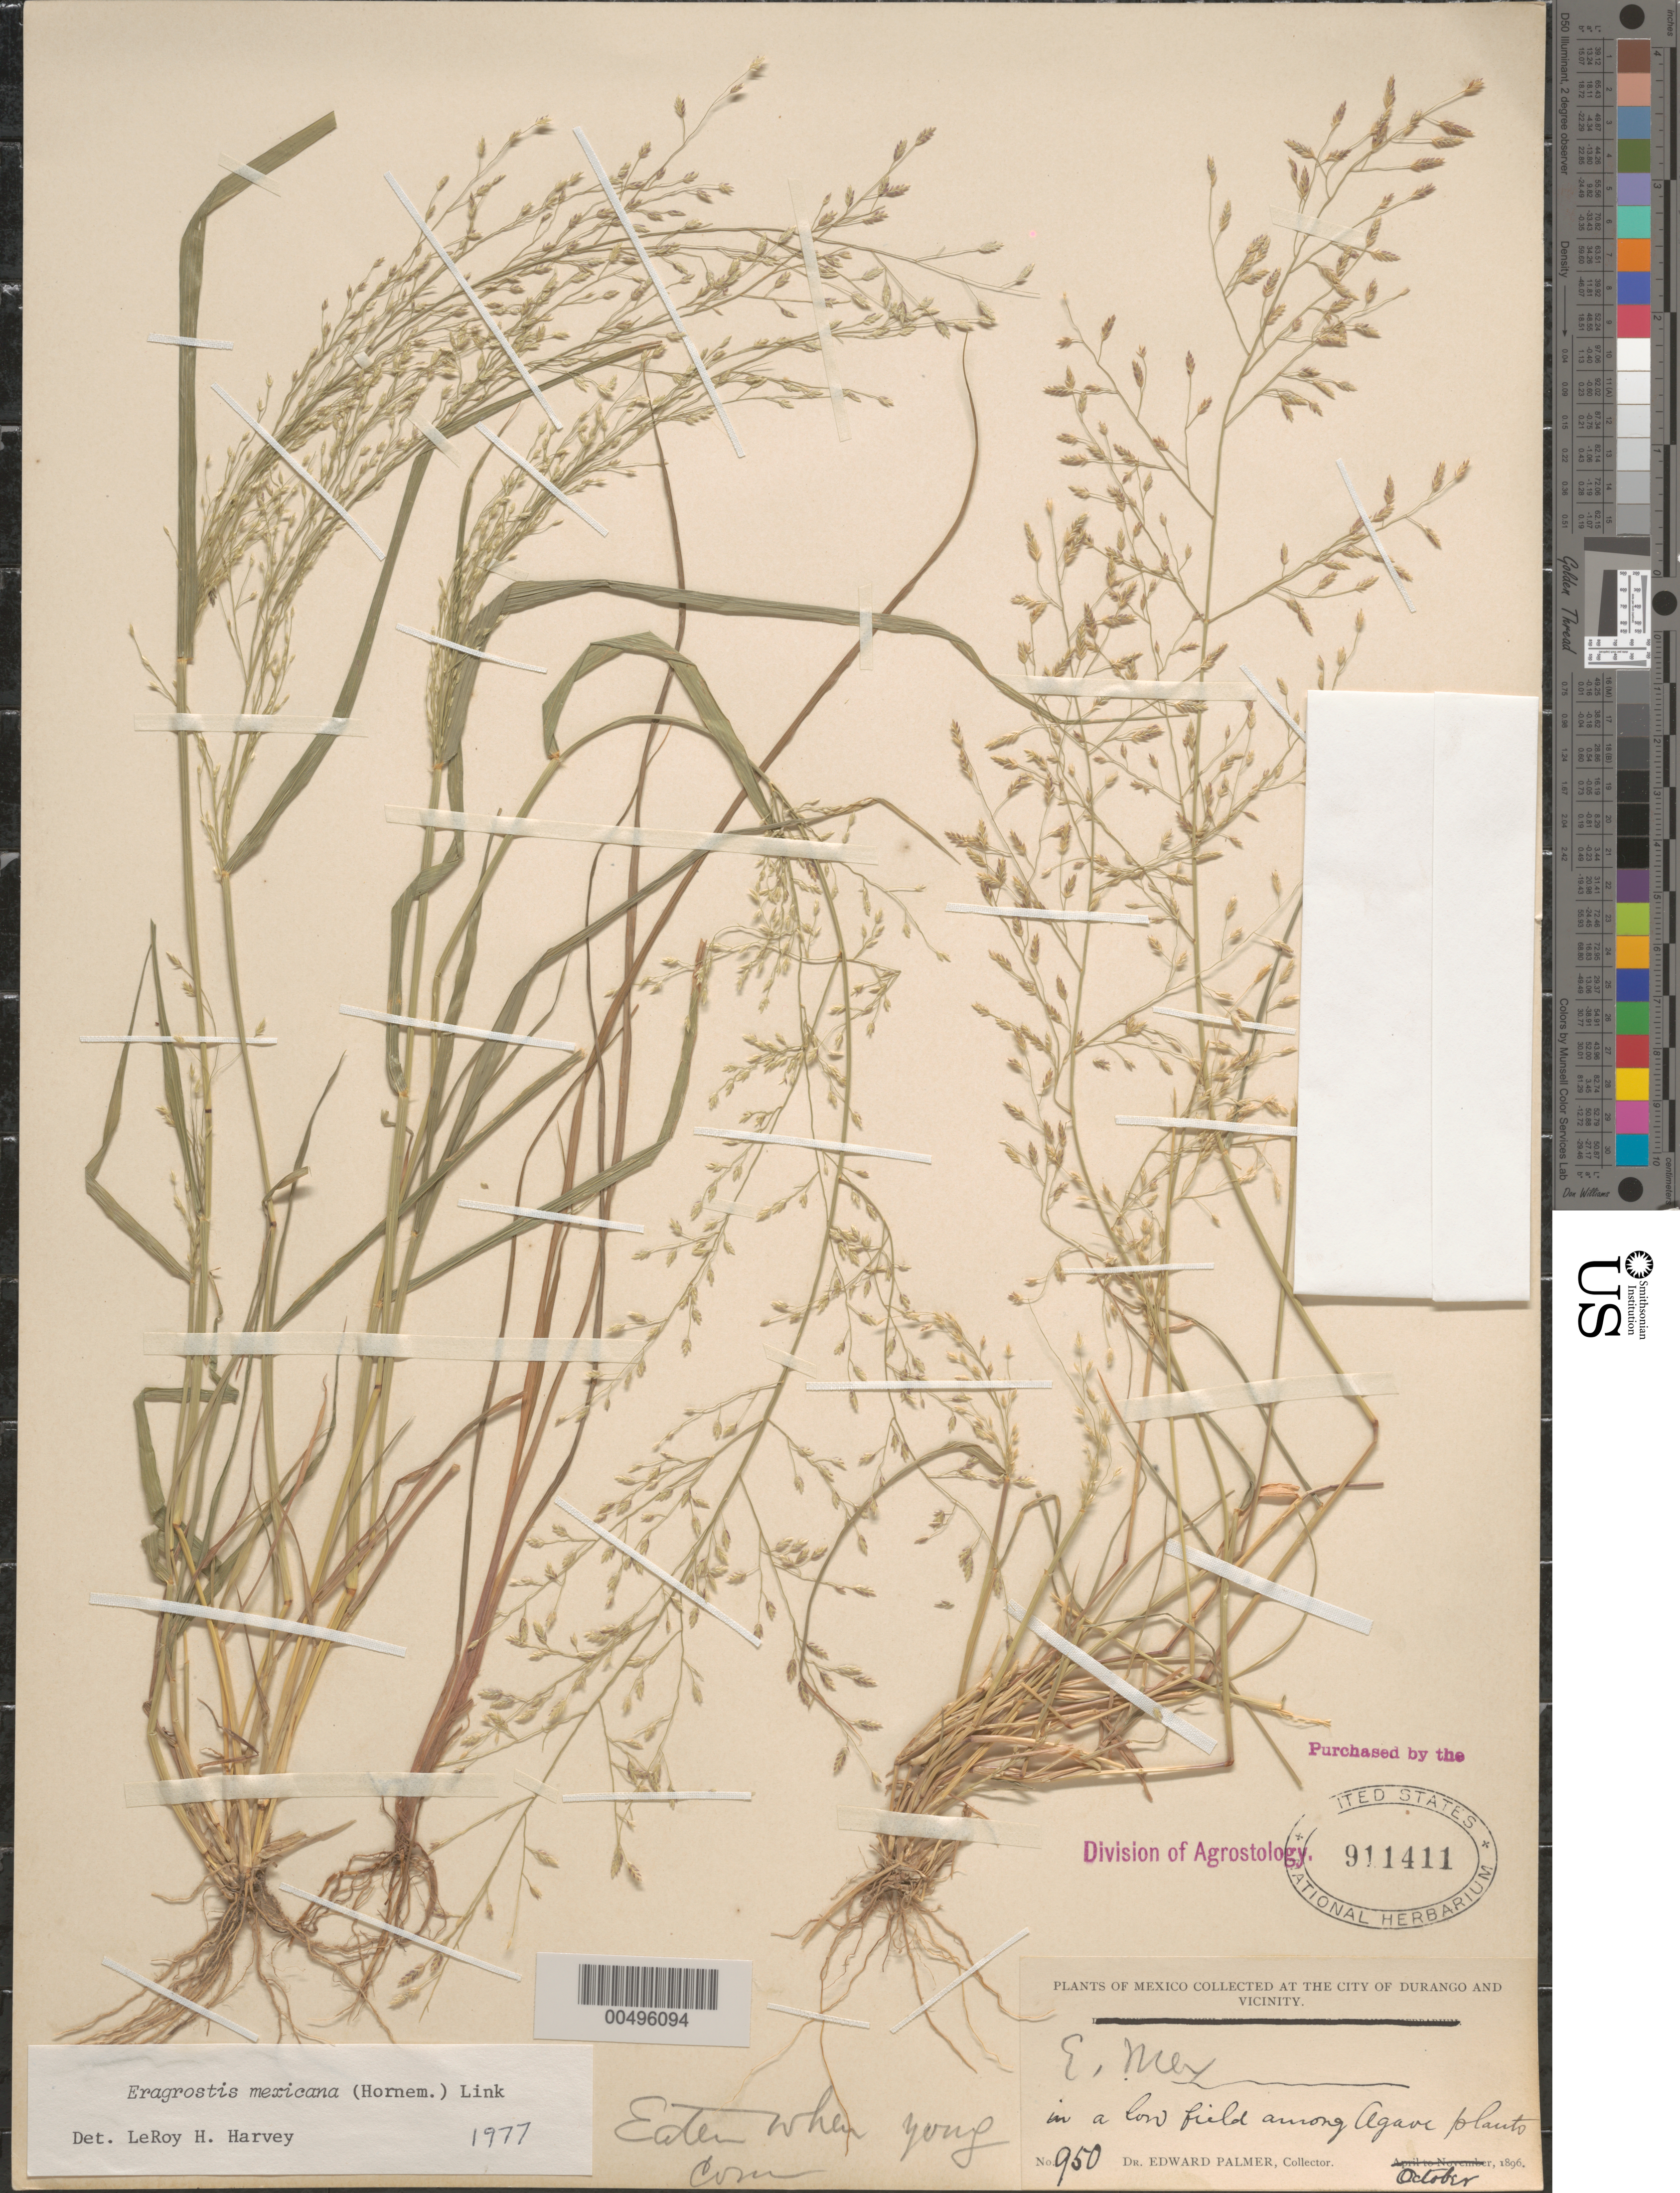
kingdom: Plantae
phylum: Tracheophyta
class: Liliopsida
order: Poales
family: Poaceae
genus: Eragrostis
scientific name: Eragrostis mexicana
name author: (Hornem.) Link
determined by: Harvey, L. H.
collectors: E. Palmer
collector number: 950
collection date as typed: Oct 1896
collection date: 1896-10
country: Mexico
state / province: Durango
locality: At the city of Durango and vicinity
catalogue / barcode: US 911411